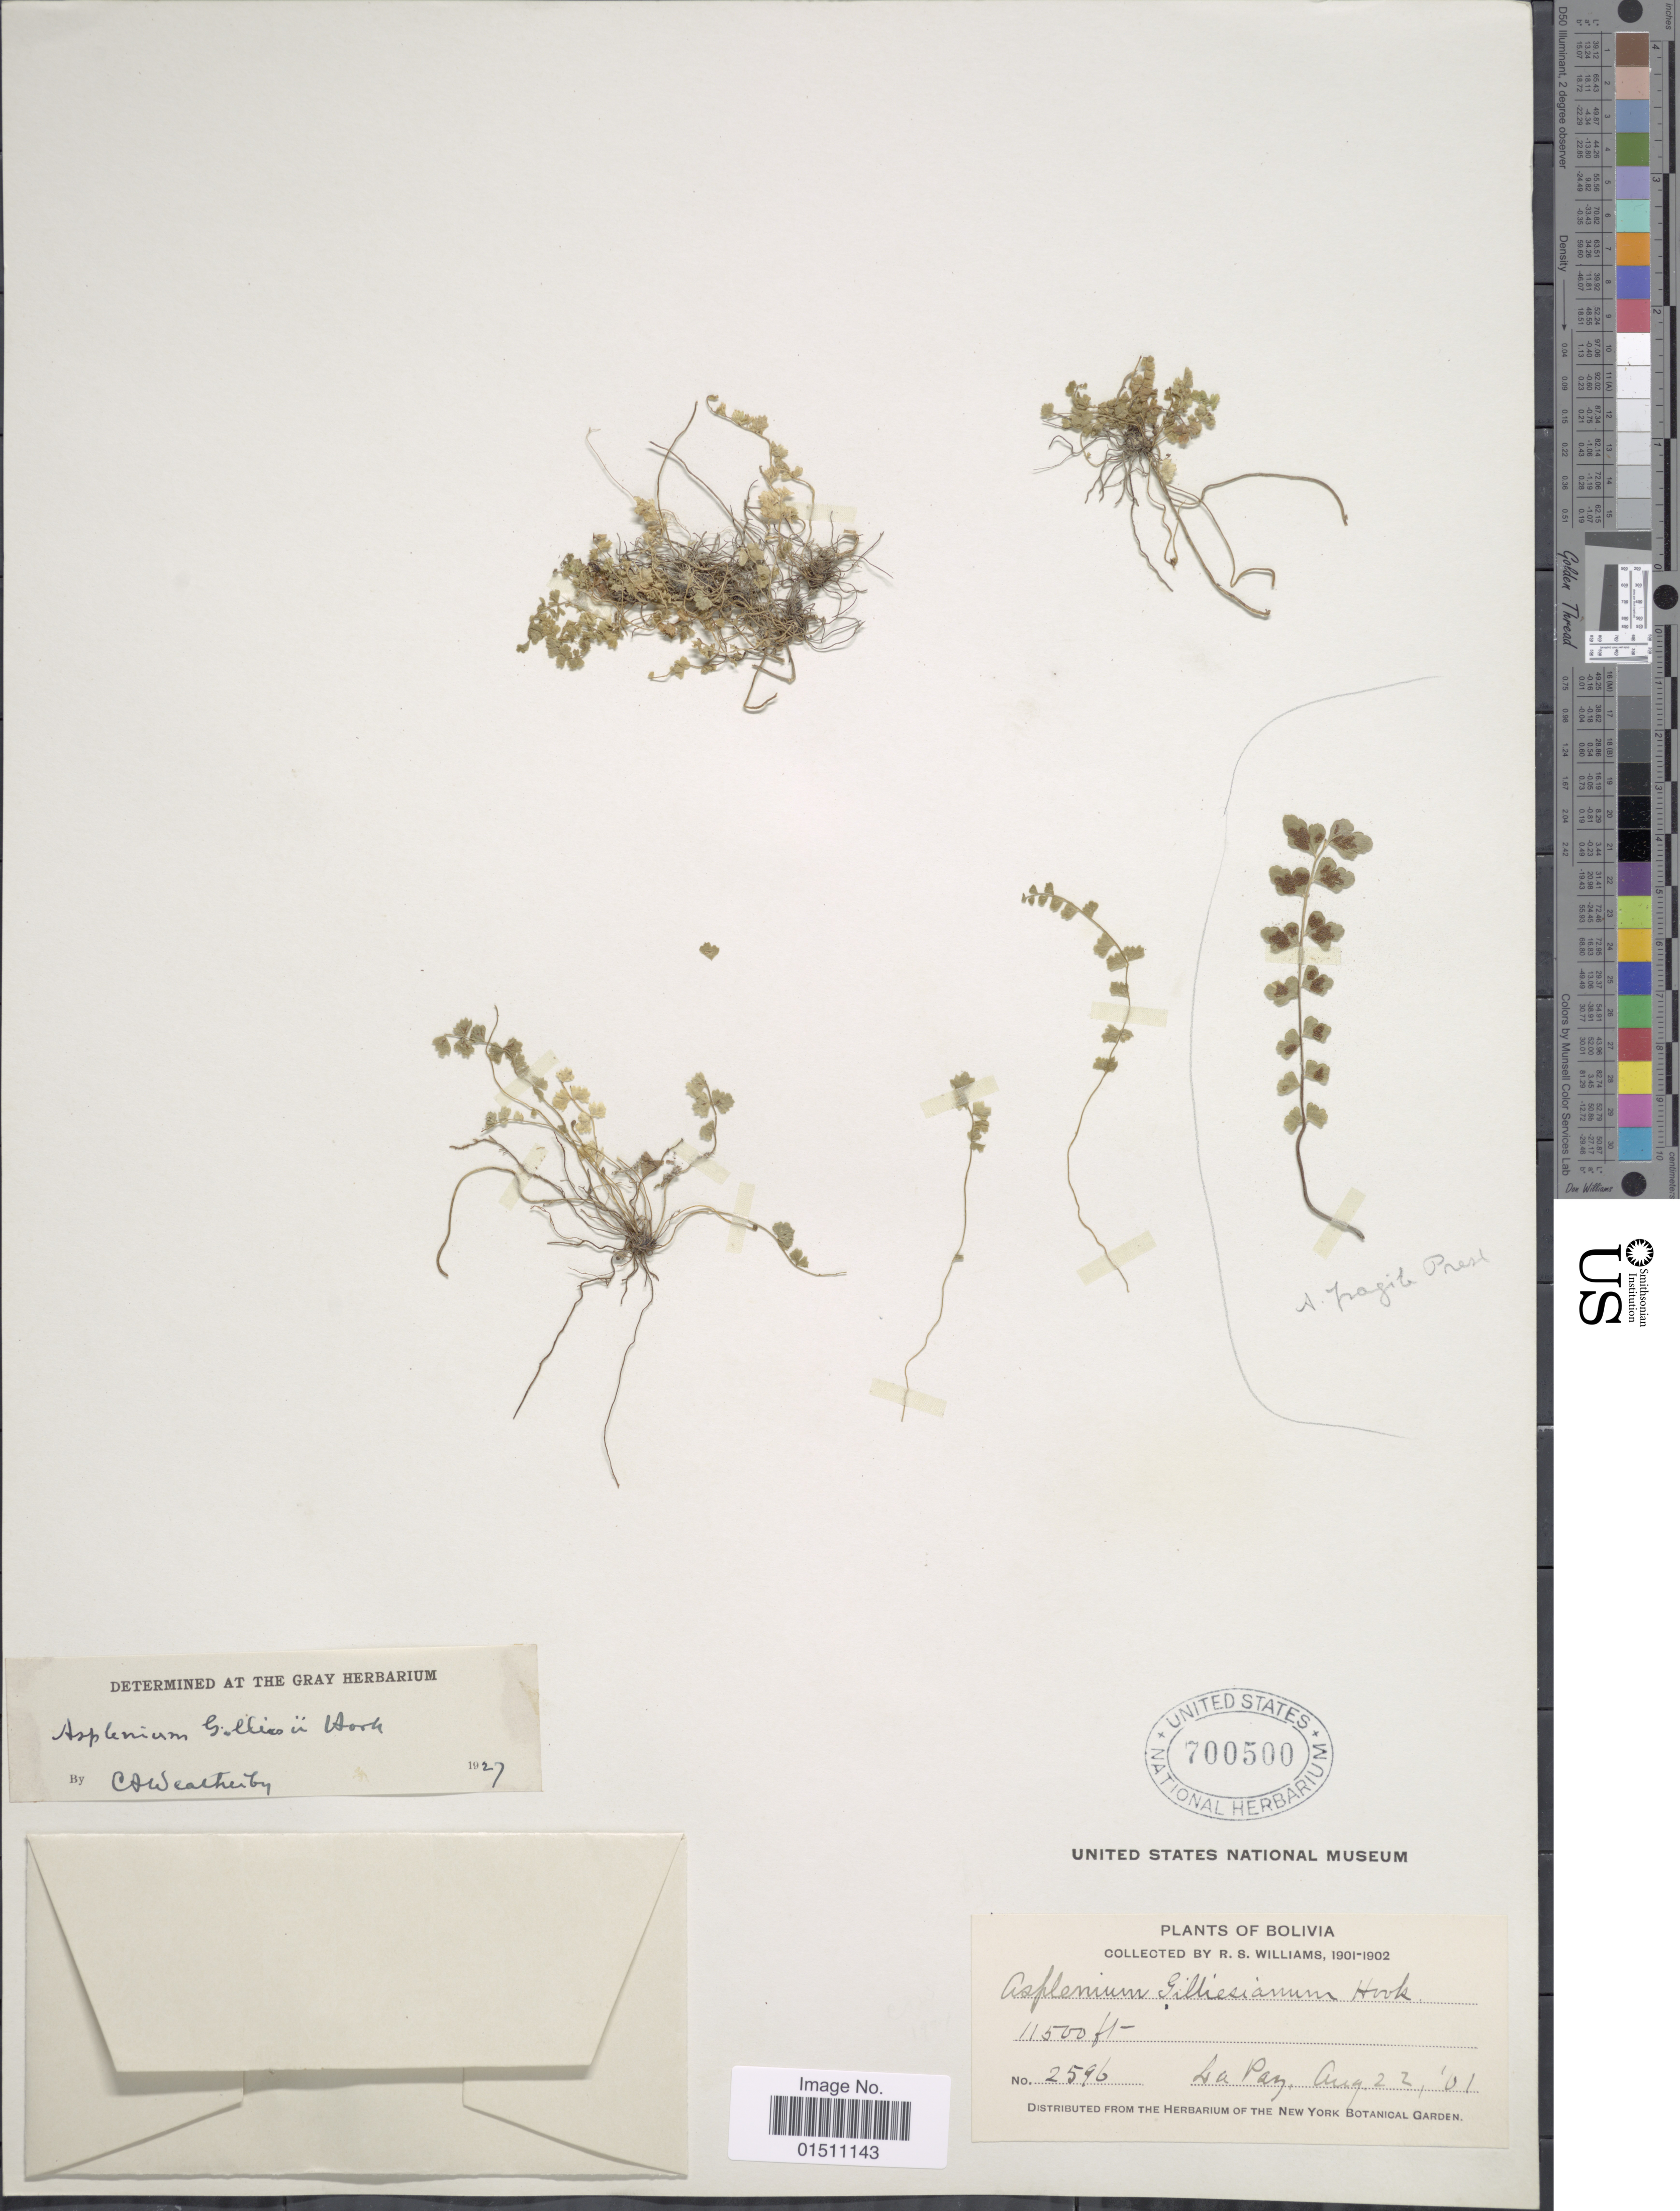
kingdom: Plantae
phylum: Tracheophyta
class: Polypodiopsida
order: Polypodiales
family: Aspleniaceae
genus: Asplenium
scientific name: Asplenium gilliesii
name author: Hook.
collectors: R. S. Williams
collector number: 2596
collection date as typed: Aug. 22, '01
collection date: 1901-08-22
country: Bolivia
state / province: La Paz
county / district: Murillo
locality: La Paz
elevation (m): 3505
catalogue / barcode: US 700500